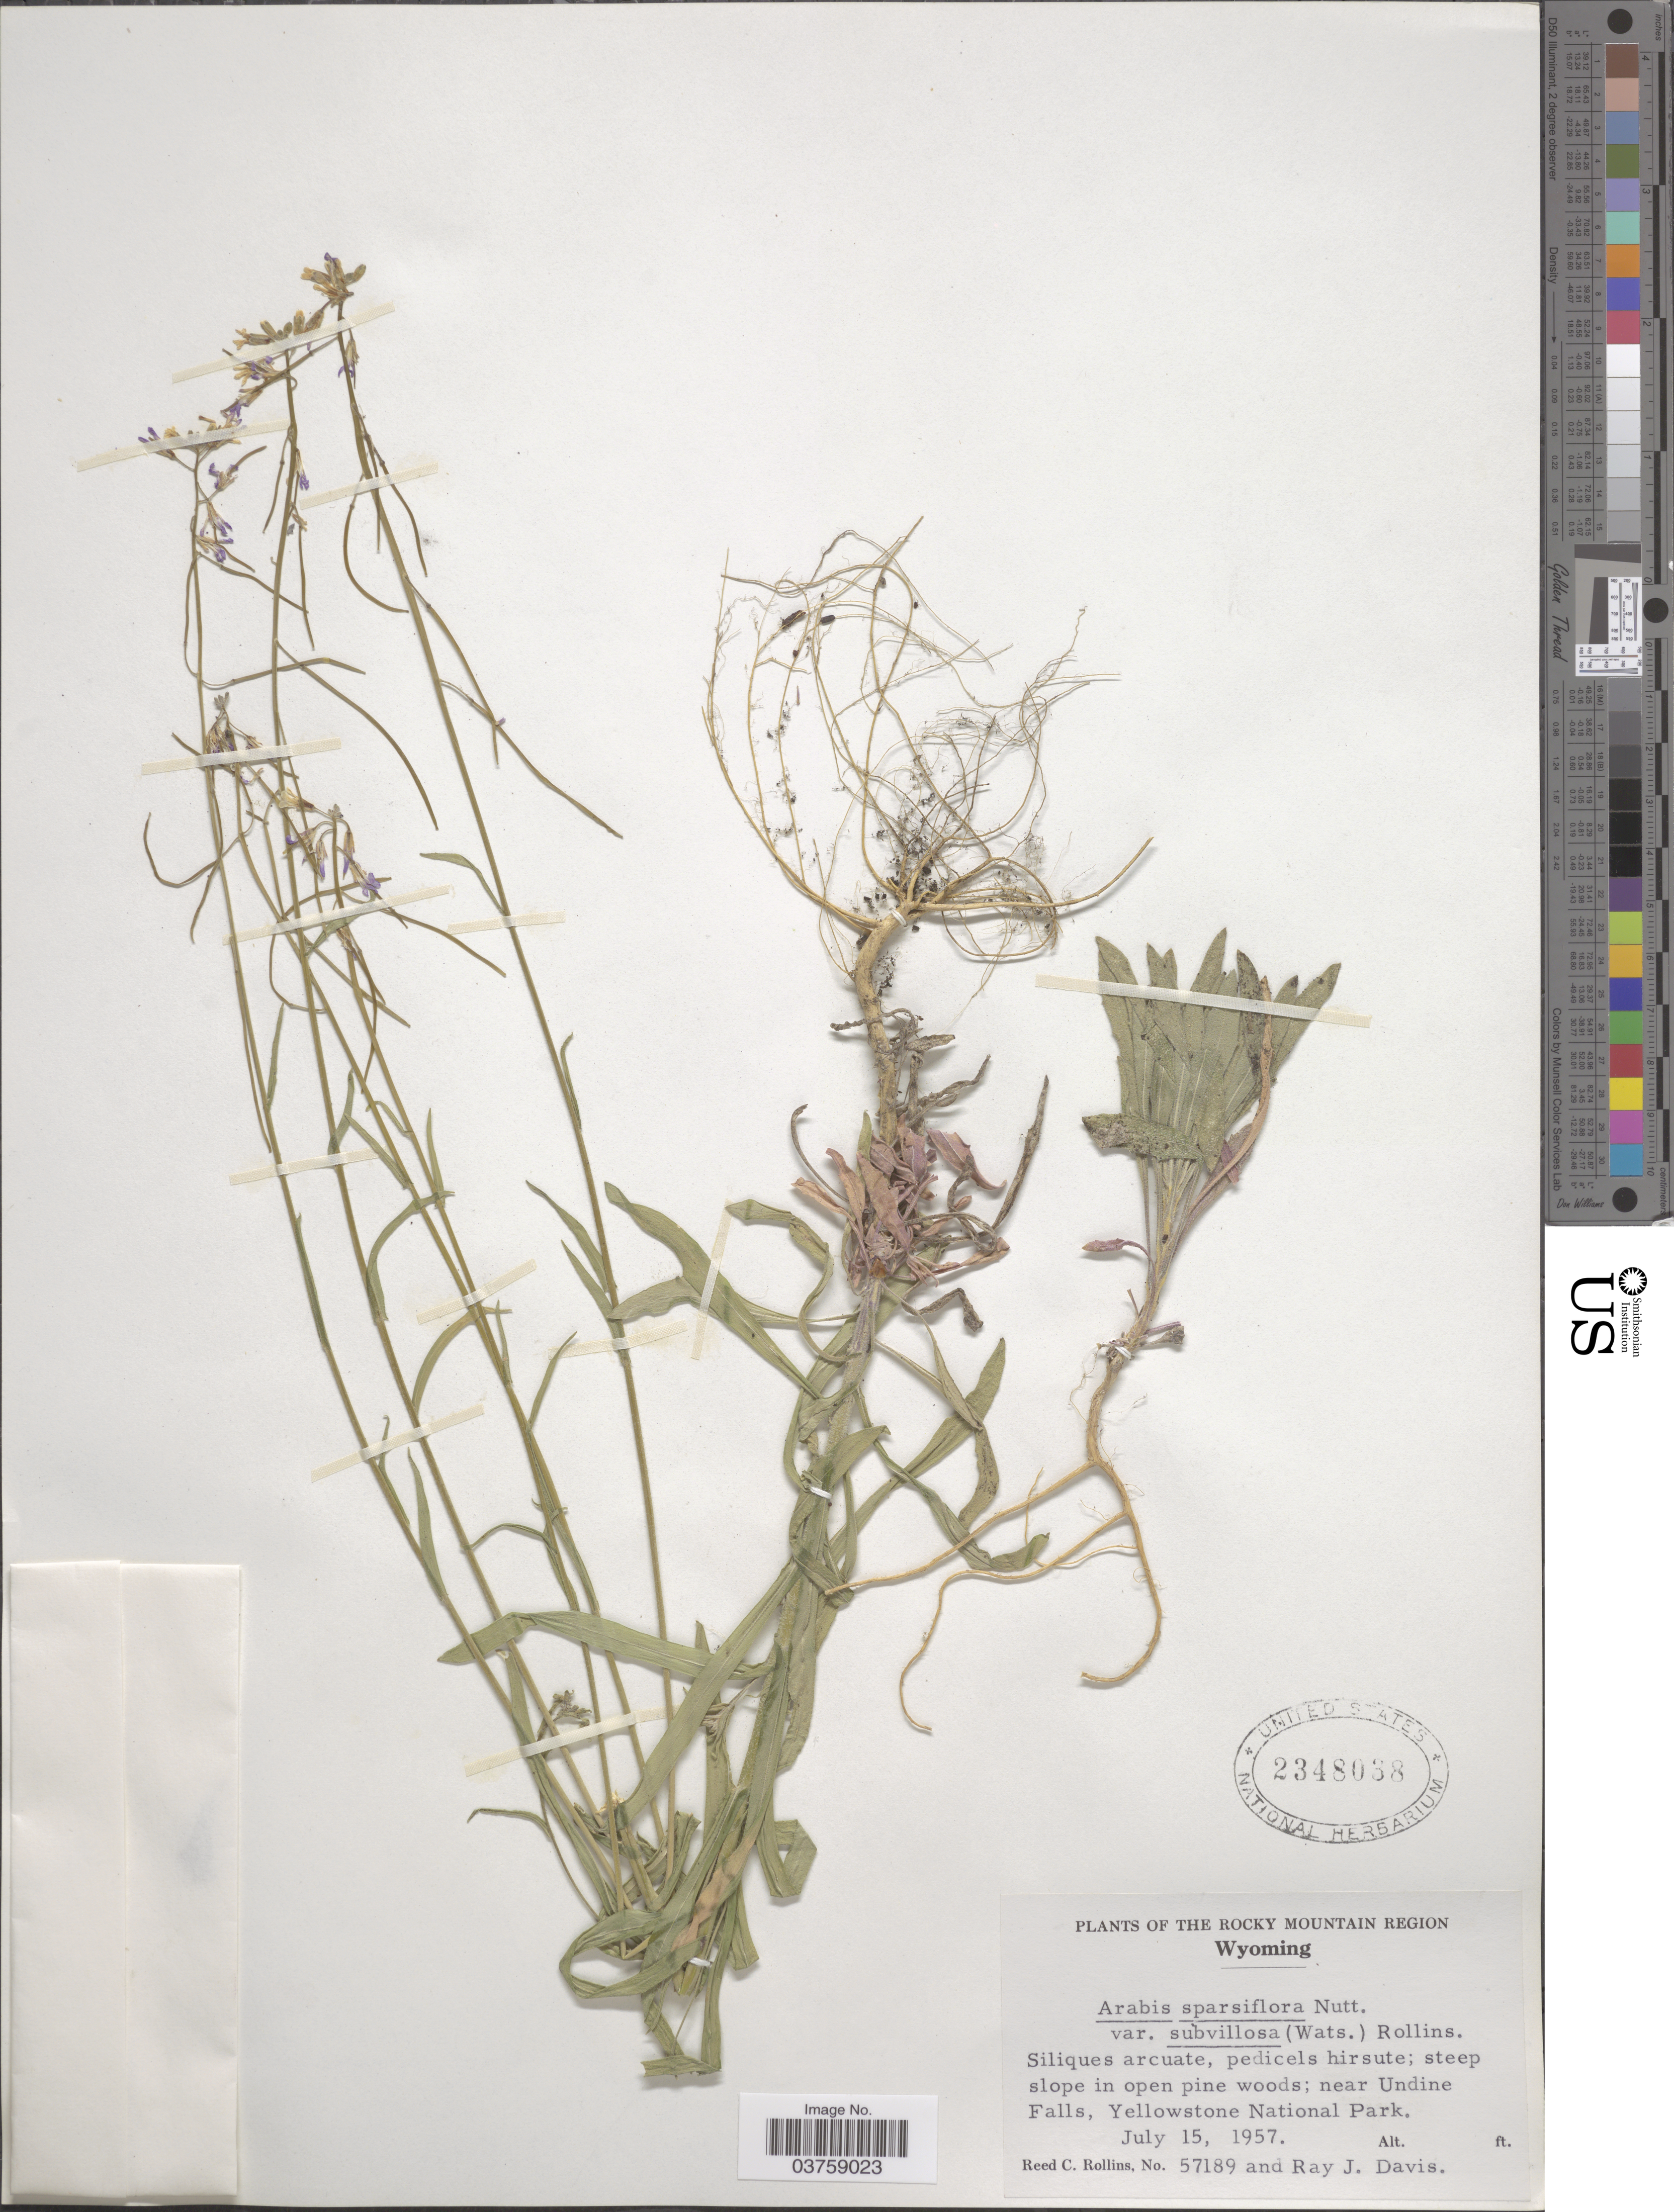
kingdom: Plantae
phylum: Tracheophyta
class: Magnoliopsida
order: Brassicales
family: Brassicaceae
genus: Arabis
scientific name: Arabis sparsiflora var. subvillosa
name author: (S. Watson) Rollins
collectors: R. C. Rollins & R. Davis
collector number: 57189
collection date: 1957-07-15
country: United States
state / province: Wyoming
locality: The Rocky Mountain Region. Near Undine Falls, Yellowstone National Park.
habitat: steep slope in open pine woods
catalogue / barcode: US 2348038